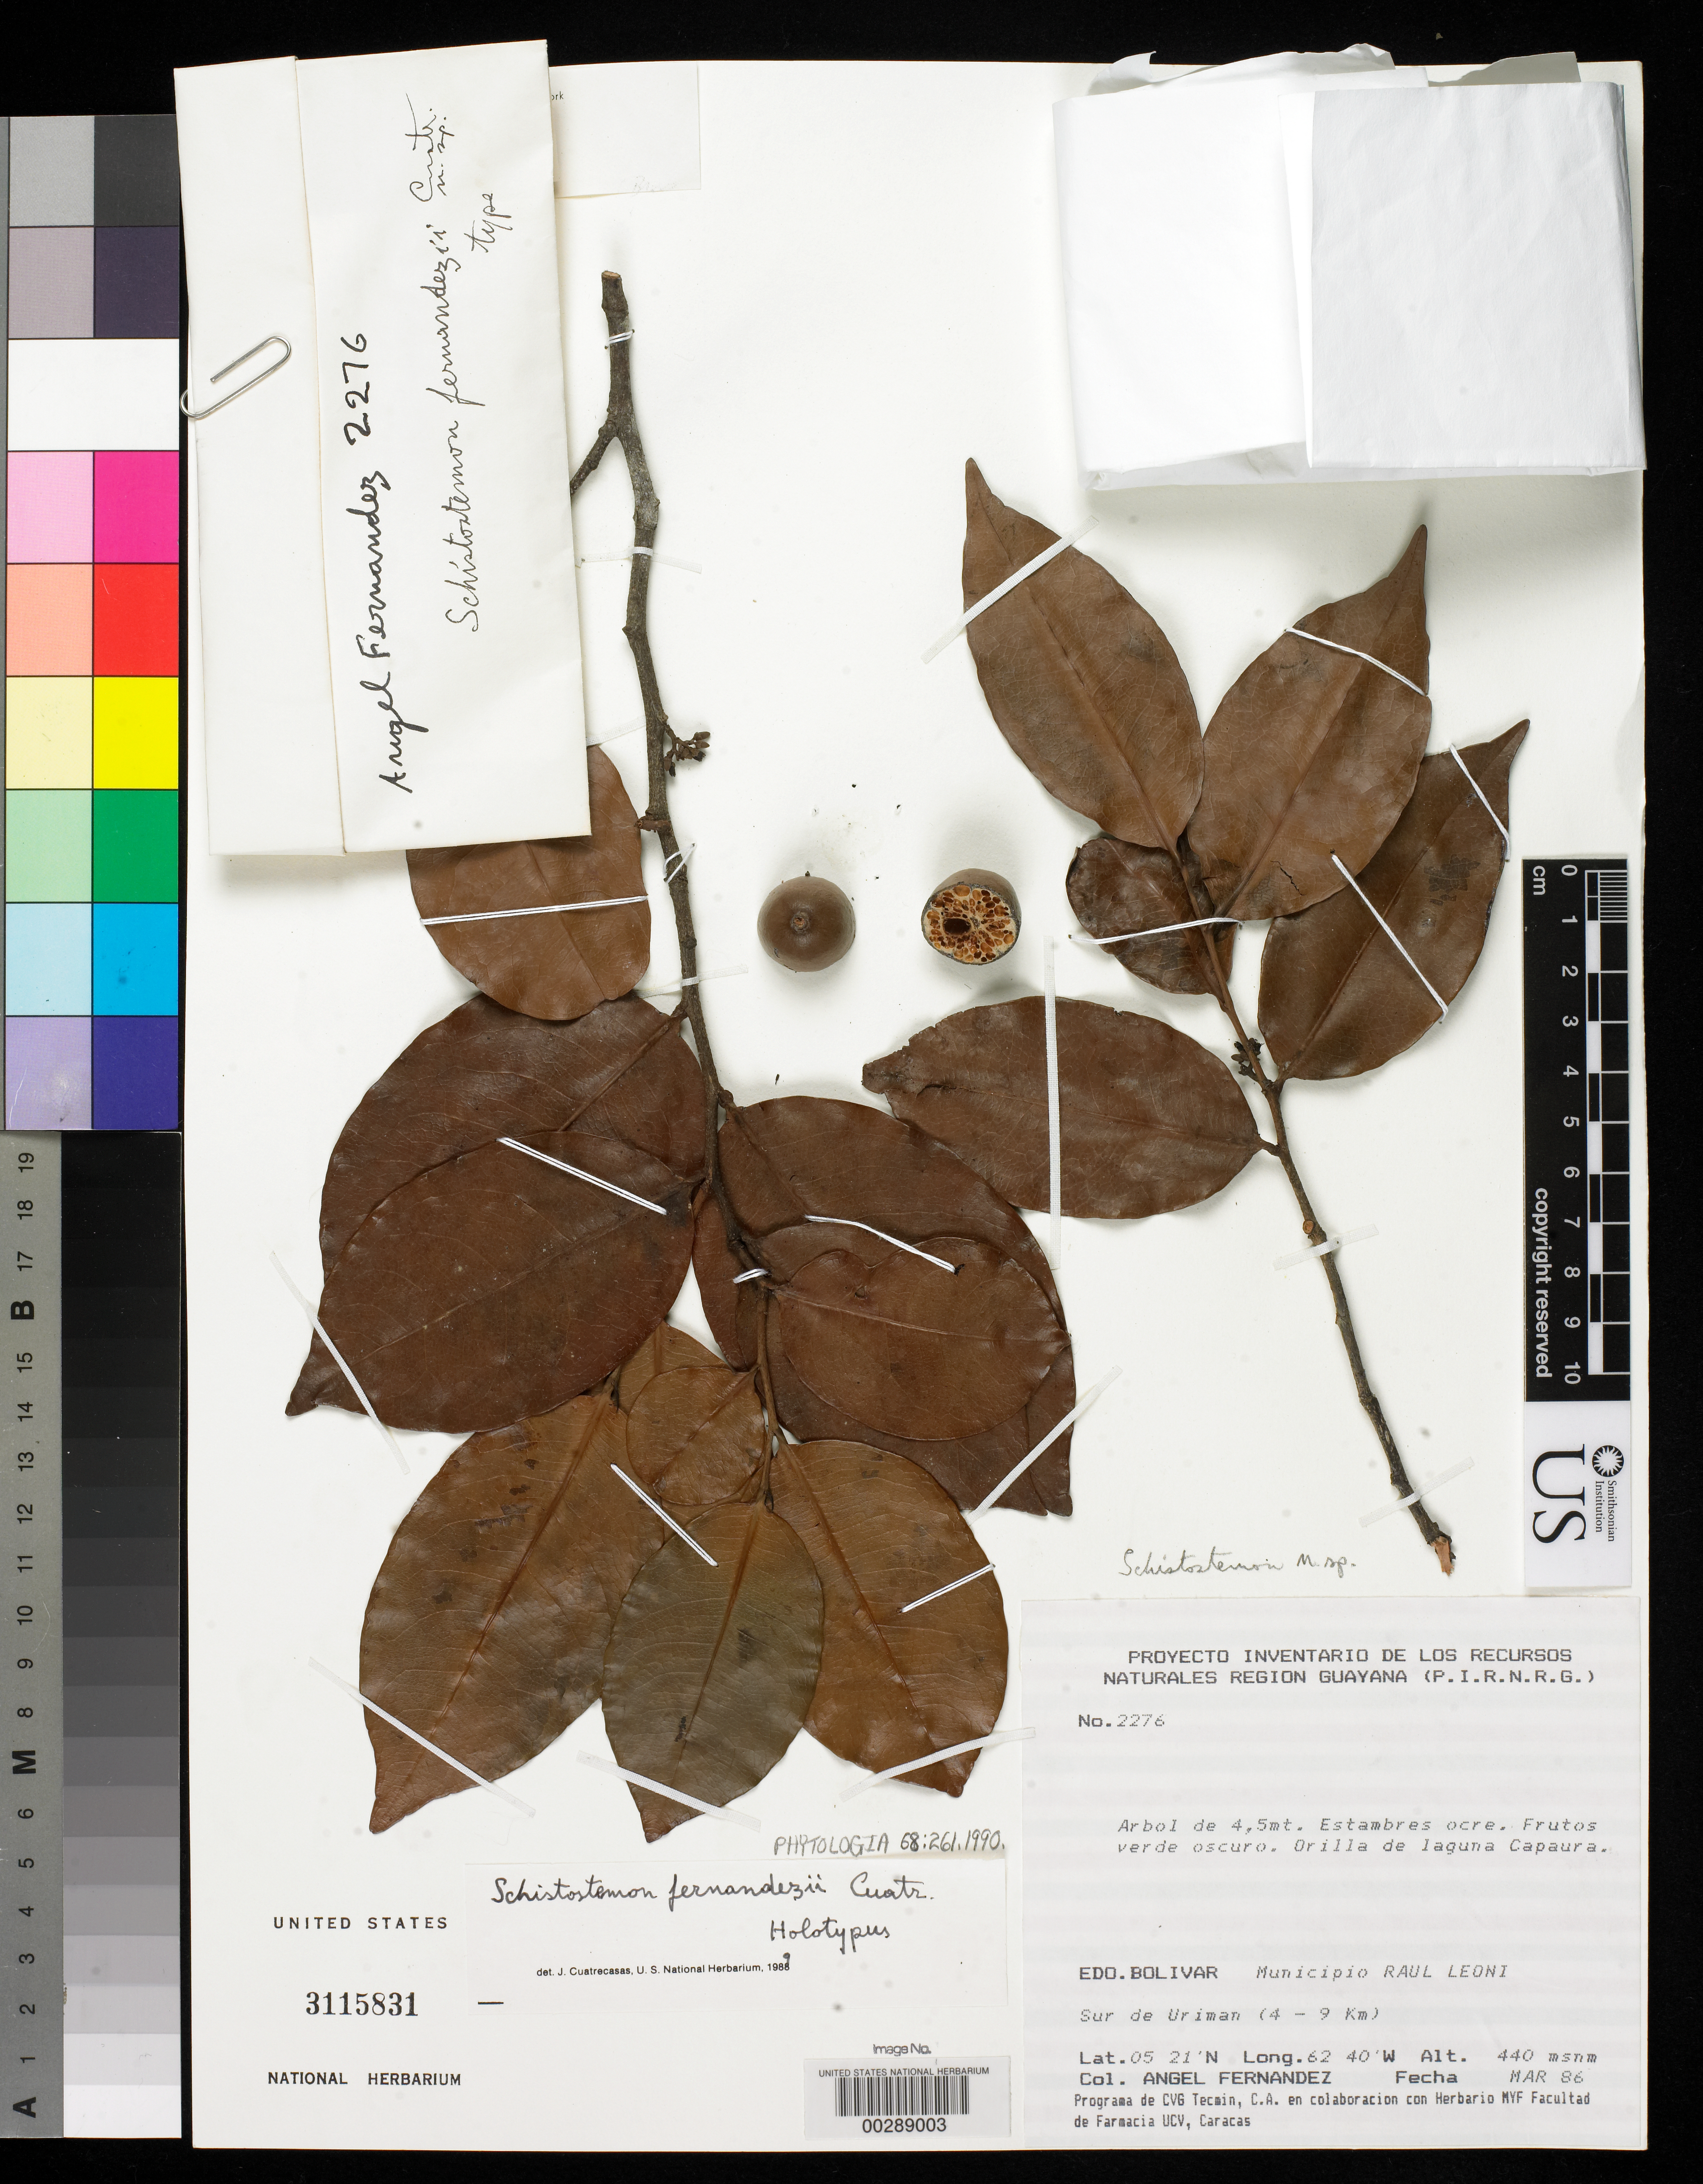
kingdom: Plantae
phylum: Tracheophyta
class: Magnoliopsida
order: Malpighiales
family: Humiriaceae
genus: Schistostemon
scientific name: Schistostemon fernandezii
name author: Cuatrec.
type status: Holotype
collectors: Á. Fernández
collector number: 2276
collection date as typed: Mar 1986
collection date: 1986-03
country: Venezuela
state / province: Bolivar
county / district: Angostura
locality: S of Urinam (4-9 km), margin of Laguna Capaura. Raúl Leoni [=Angostura]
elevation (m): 440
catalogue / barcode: US 3115831